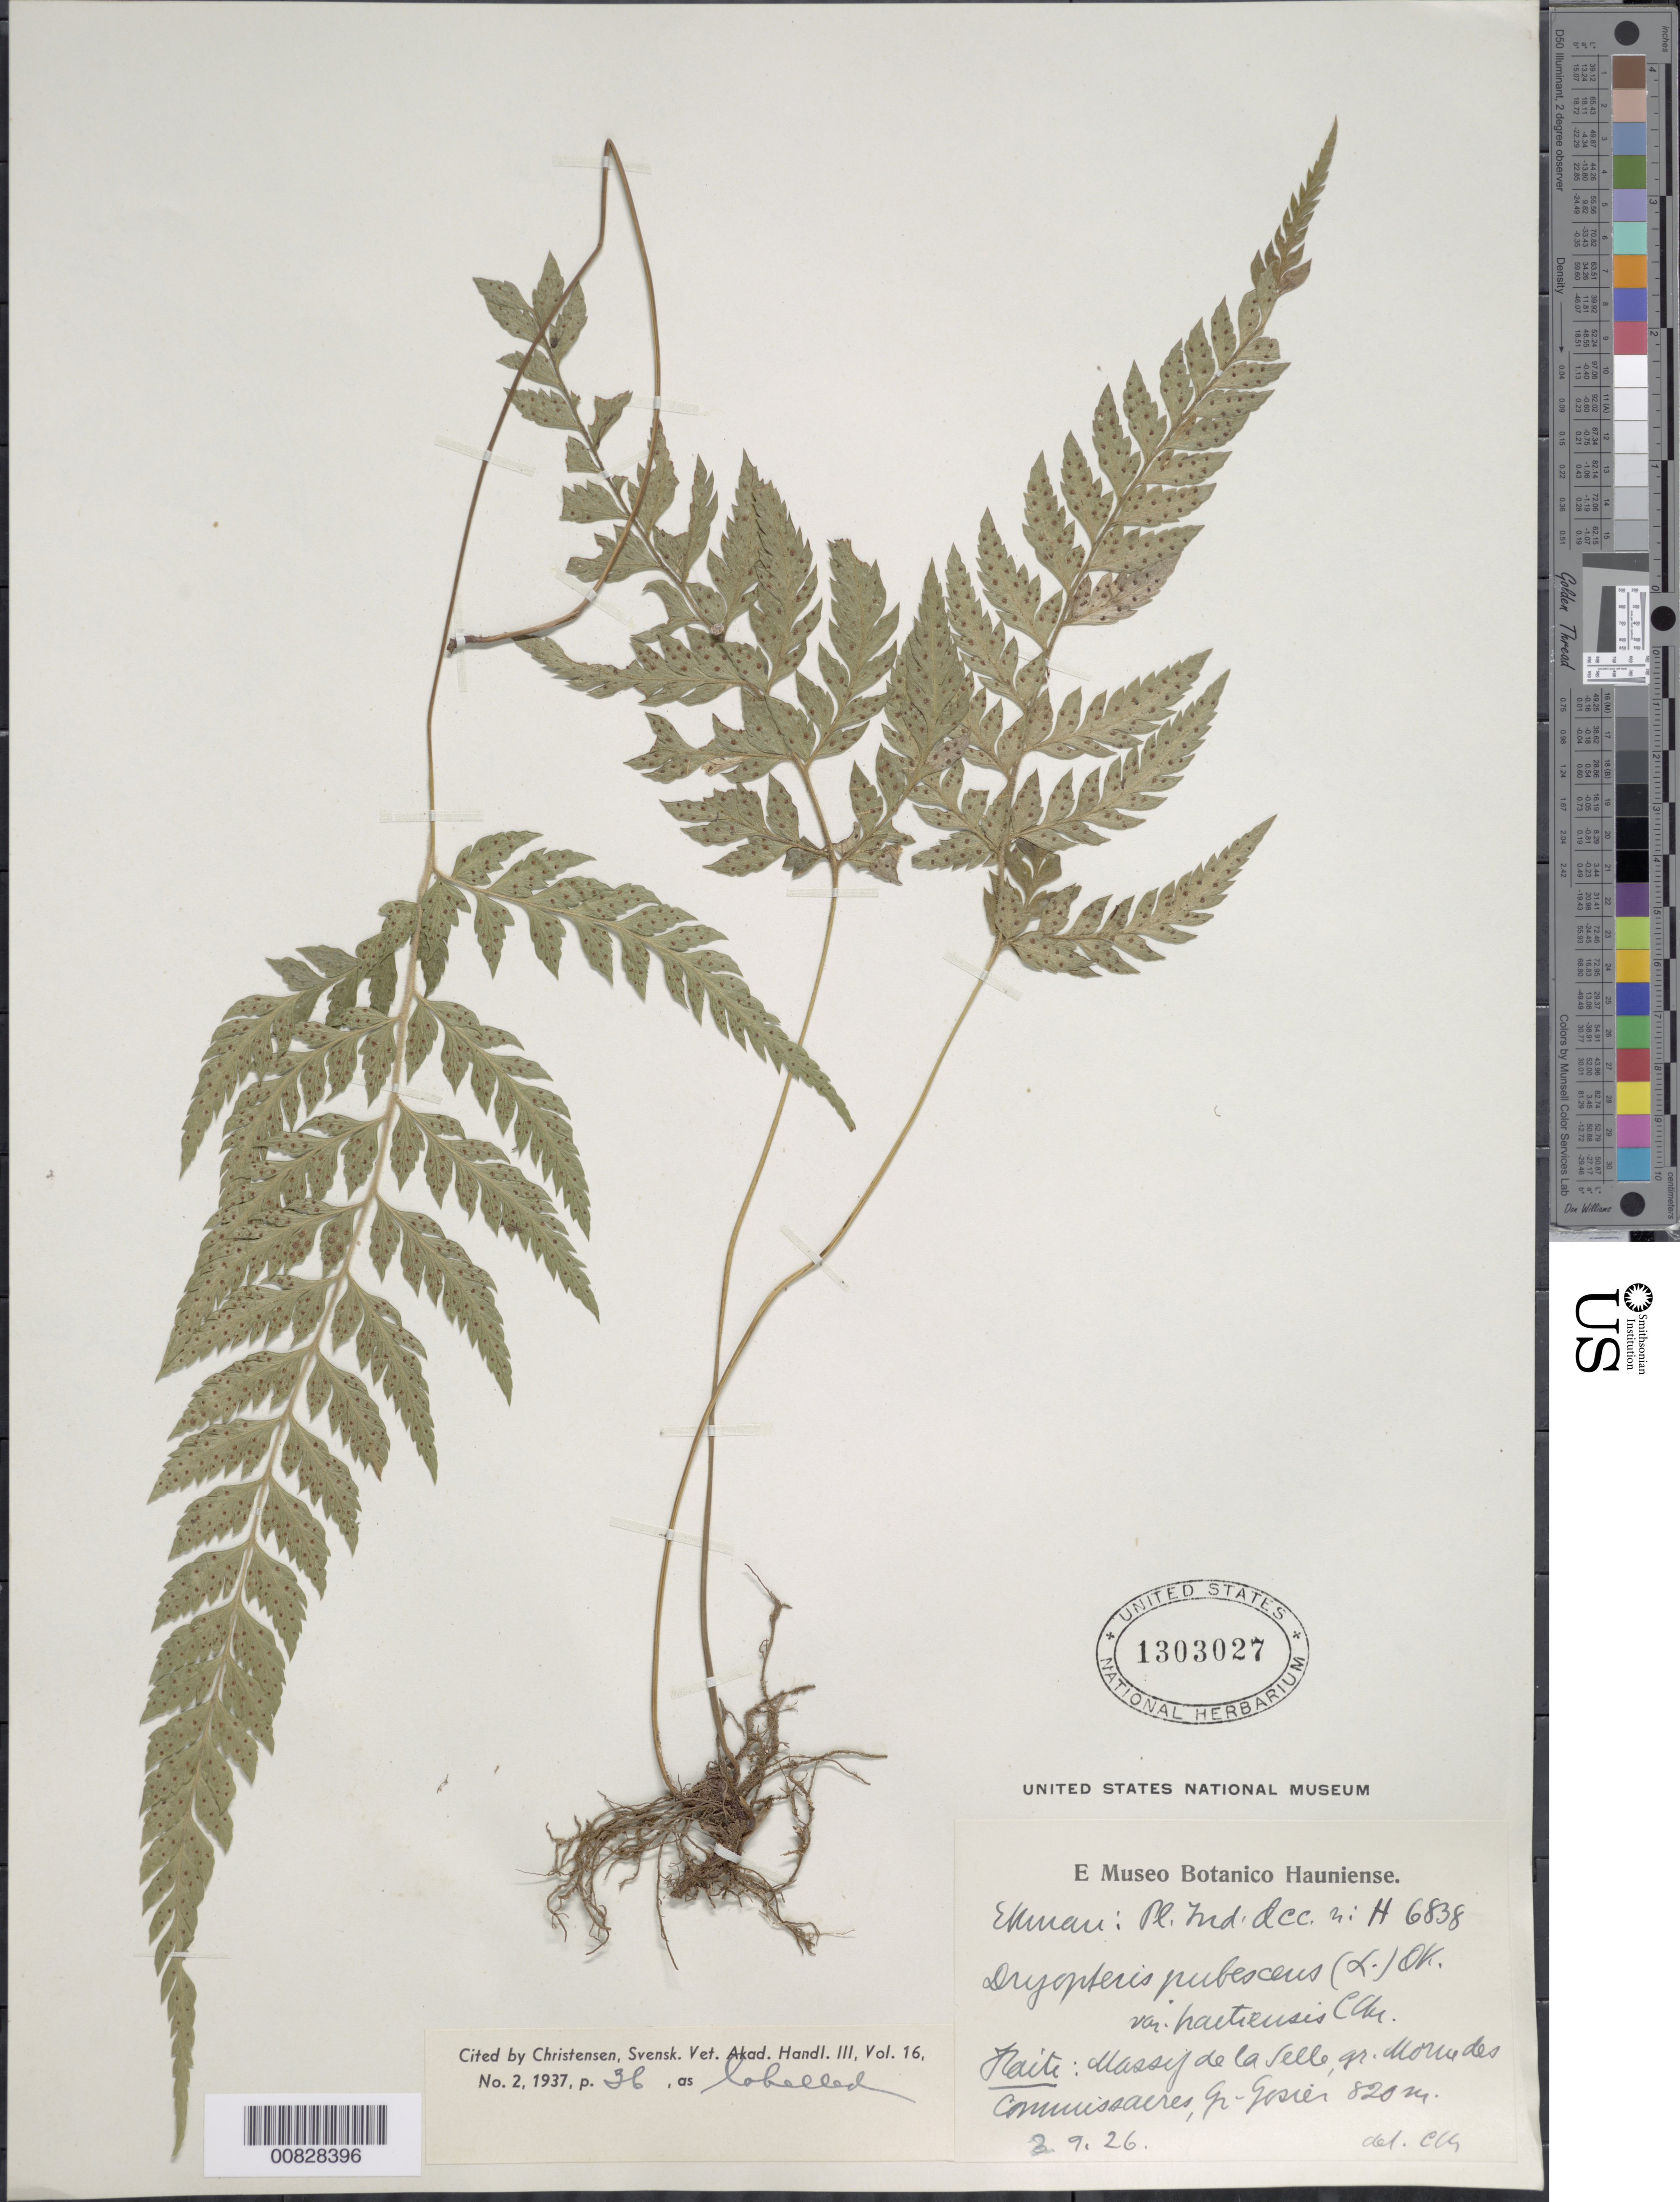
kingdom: Plantae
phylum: Tracheophyta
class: Polypodiopsida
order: Polypodiales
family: Dryopteridaceae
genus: Polystichopsis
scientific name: Polystichopsis pubescens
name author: (L.) C.V. Morton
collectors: E. L. Ekman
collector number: H 6838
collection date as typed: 09 Mar 1926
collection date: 1926-03-09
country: Haiti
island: Hispaniola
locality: Massif de la Selle, gr. Morne des Commissaiers, Gd. Gosier, Source-Rouillé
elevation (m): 820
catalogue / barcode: US 1303027